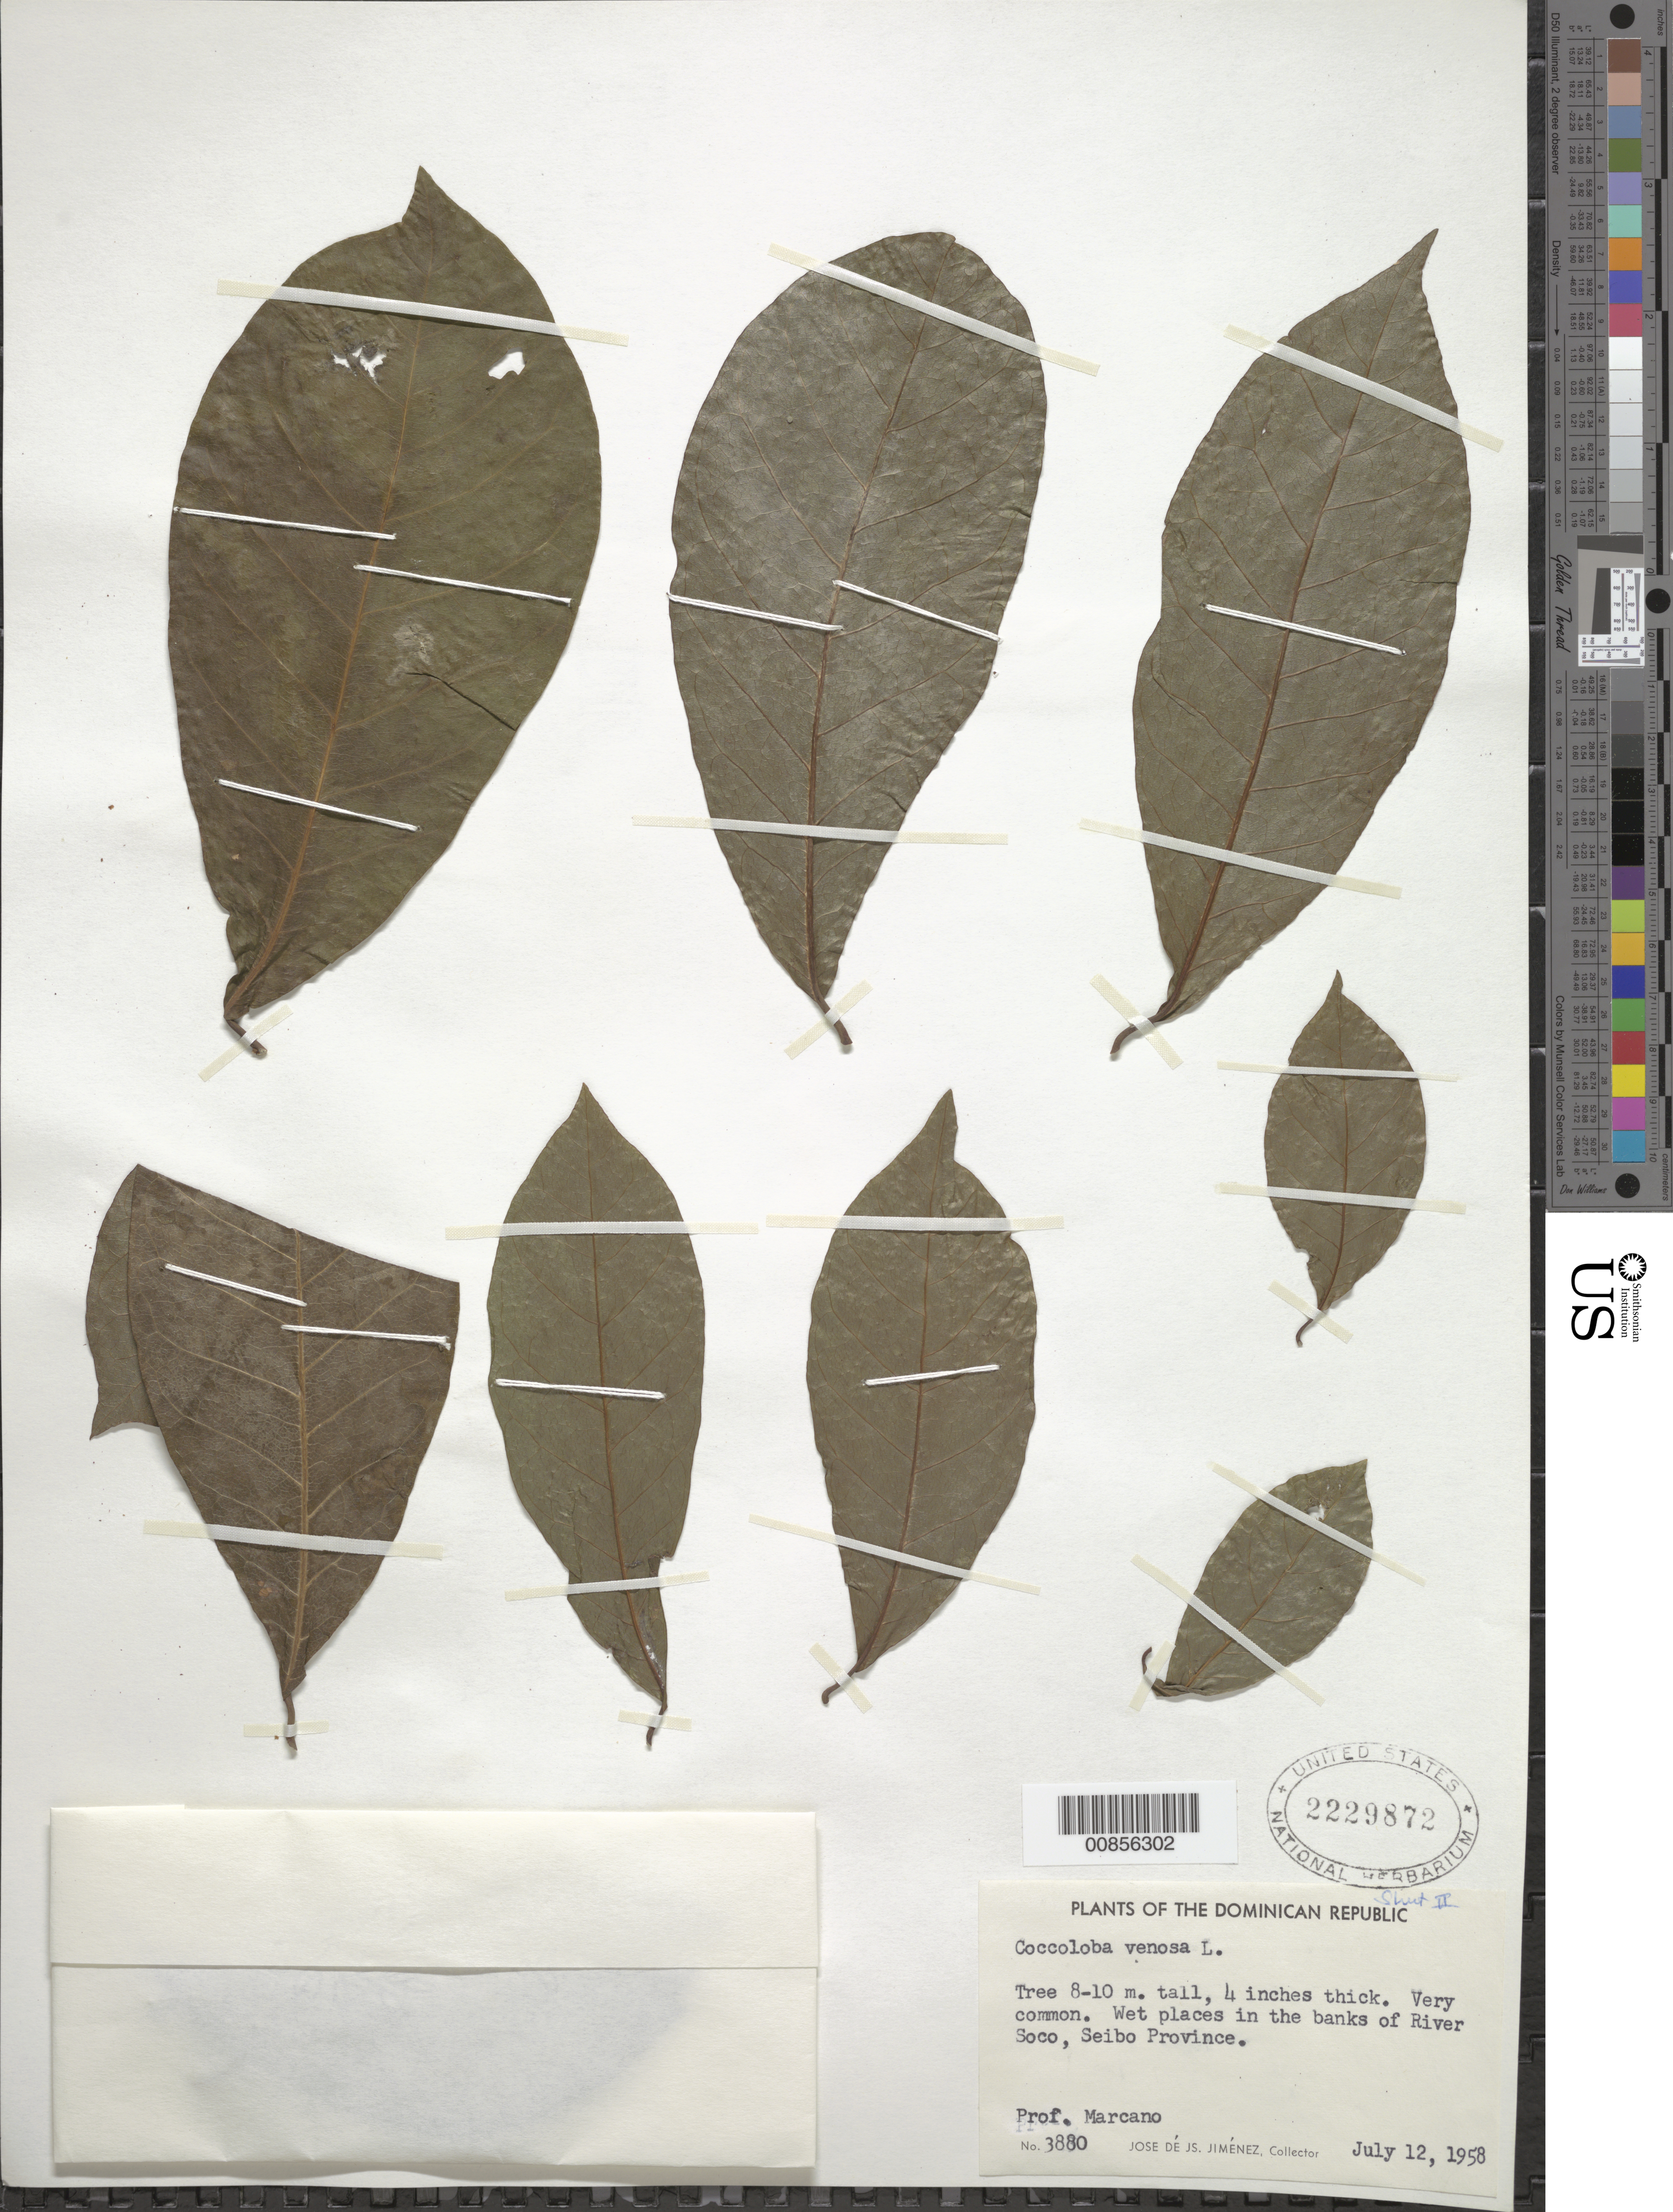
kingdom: Plantae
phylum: Tracheophyta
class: Magnoliopsida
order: Caryophyllales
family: Polygonaceae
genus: Coccoloba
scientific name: Coccoloba venosa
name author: L.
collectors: J. J. Jiménez Almonte & E. J. Marcano F.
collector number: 3880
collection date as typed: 12 Jul 1958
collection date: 1958-07-12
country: Dominican Republic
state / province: El Seibo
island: Hispaniola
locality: Banks of River Soco.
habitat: Wet places in the banks of river.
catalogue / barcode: US 2229872